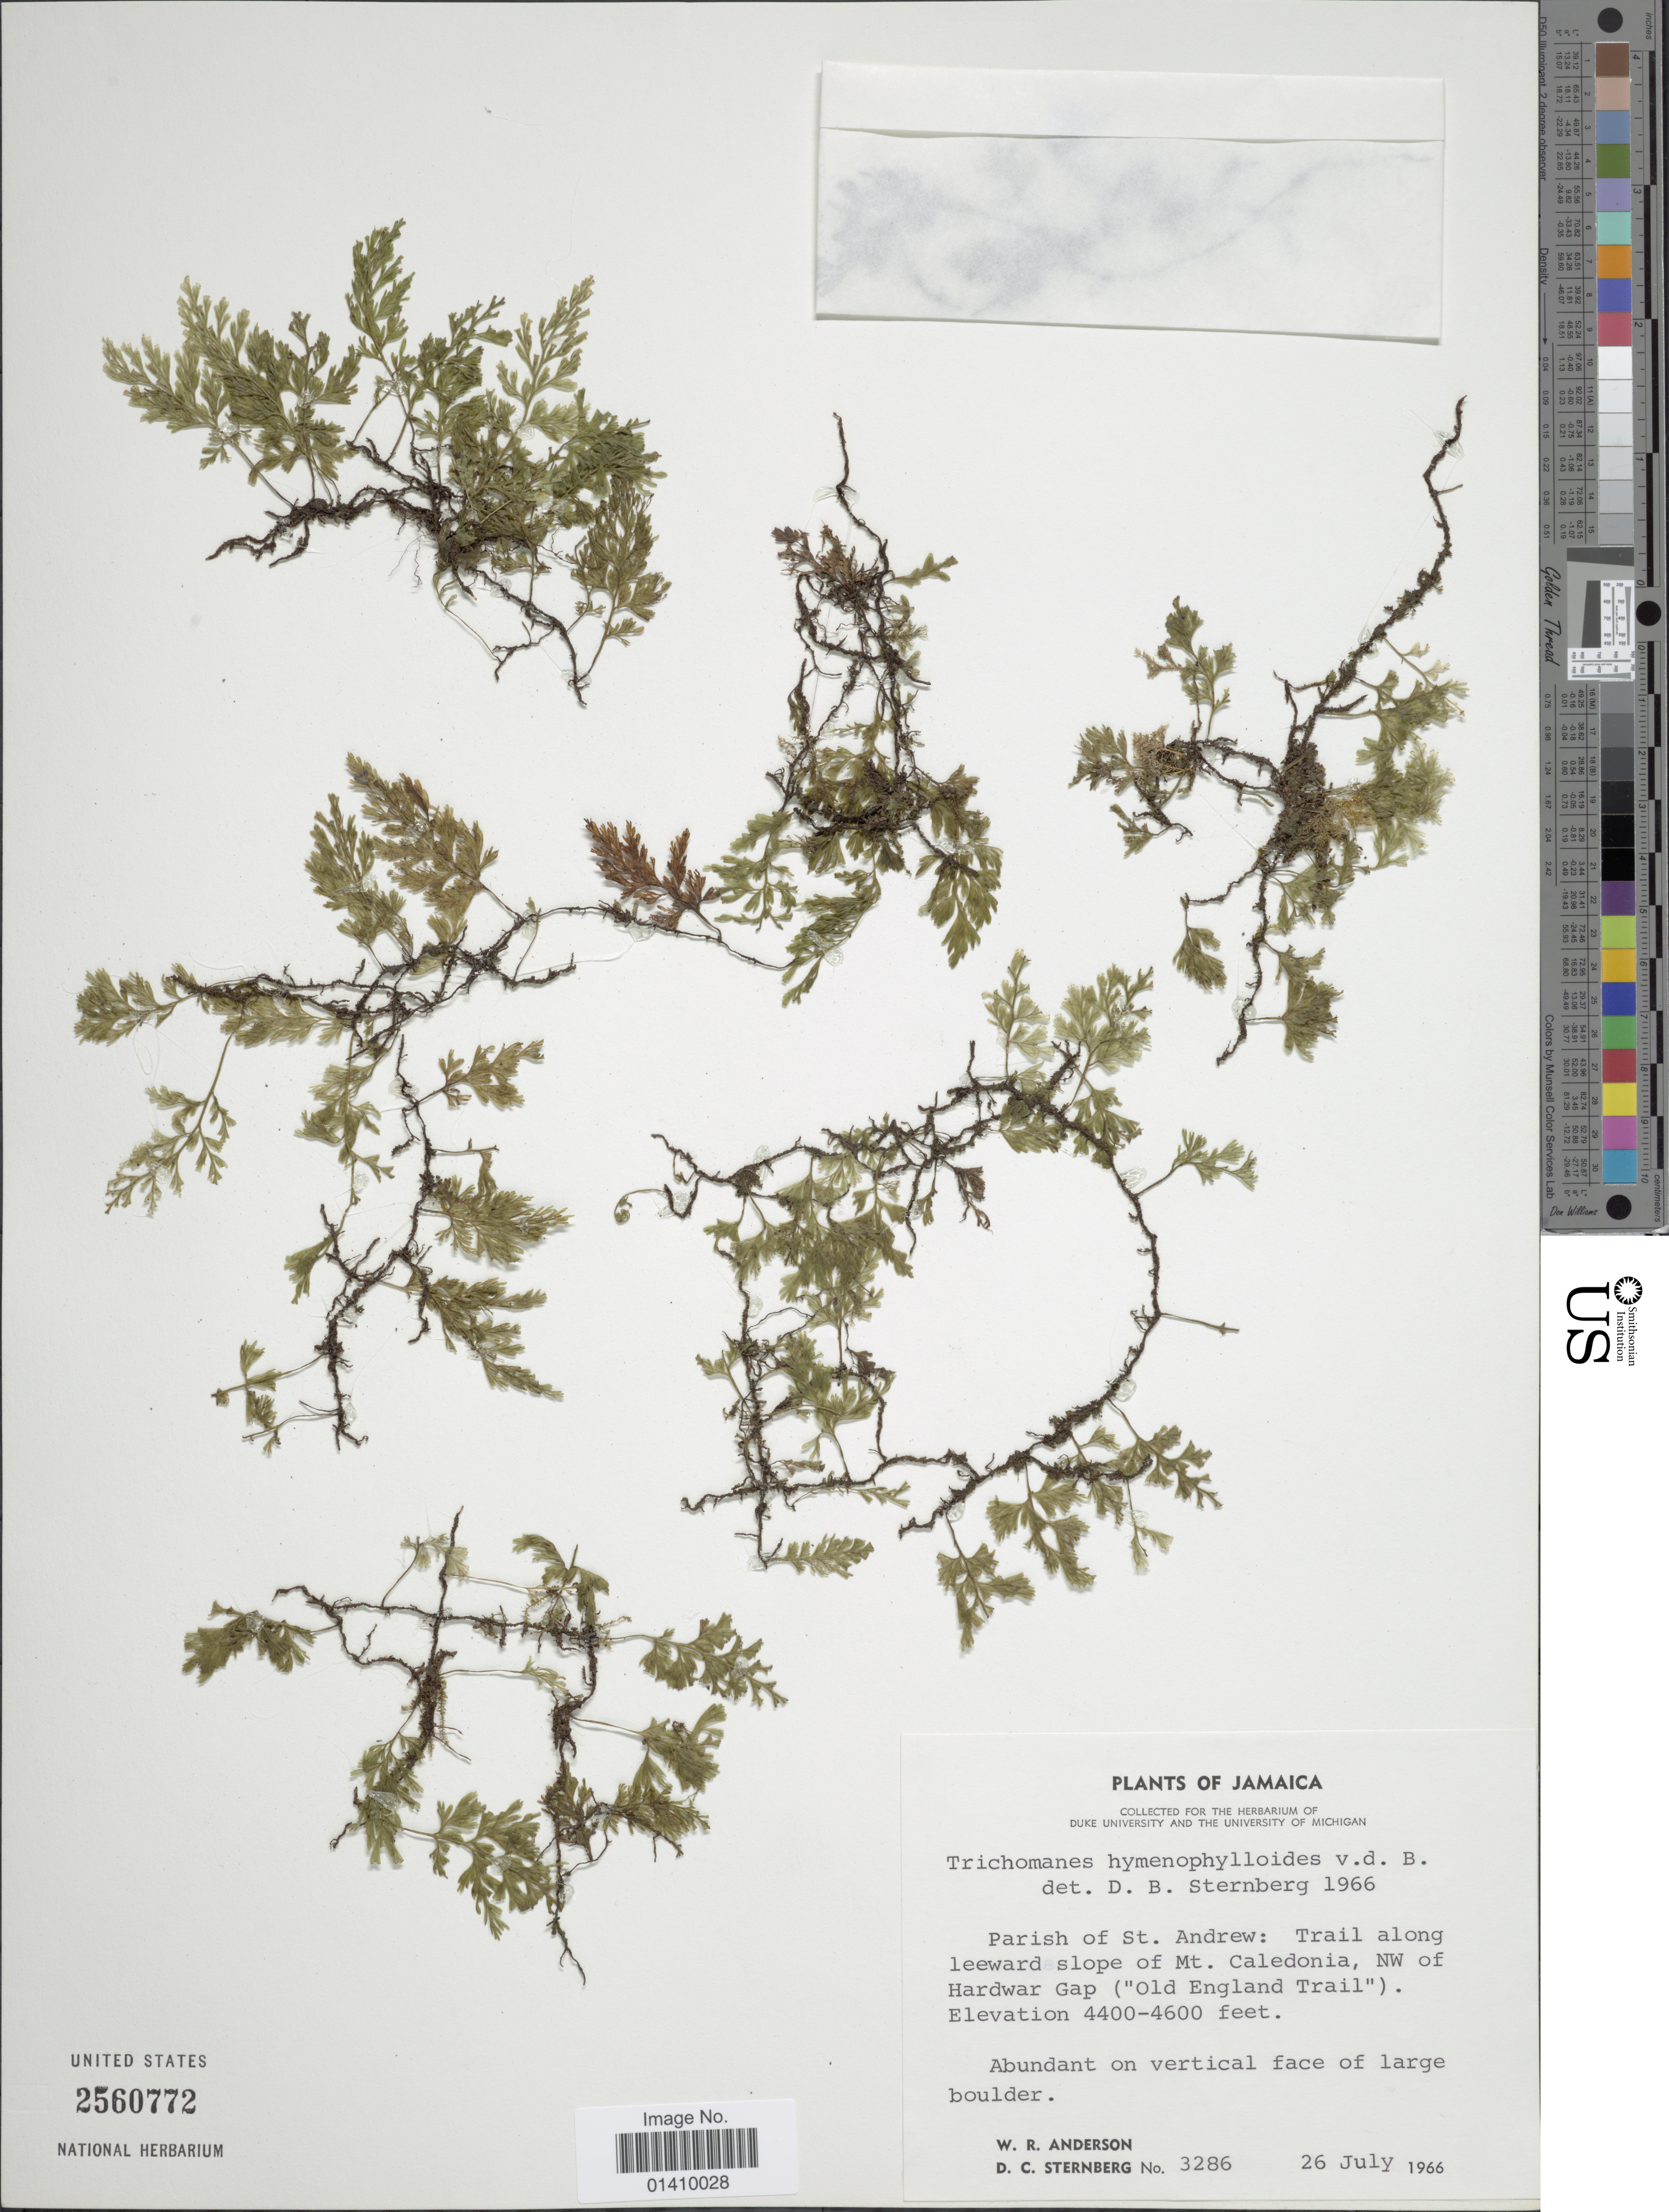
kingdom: Plantae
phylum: Tracheophyta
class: Polypodiopsida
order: Hymenophyllales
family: Hymenophyllaceae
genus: Polyphlebium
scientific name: Polyphlebium hymenophylloides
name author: (Bosch) Ebihara & Dubuisson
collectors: W. Anderson & D. Sternberg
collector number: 3286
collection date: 1966-07-26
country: Jamaica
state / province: Saint Andrew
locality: Parish of St. Andrew trail along leeward slope of Mt. Caledonia NW of Hardwar Gap Old England trail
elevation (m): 1341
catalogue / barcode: US 2560772